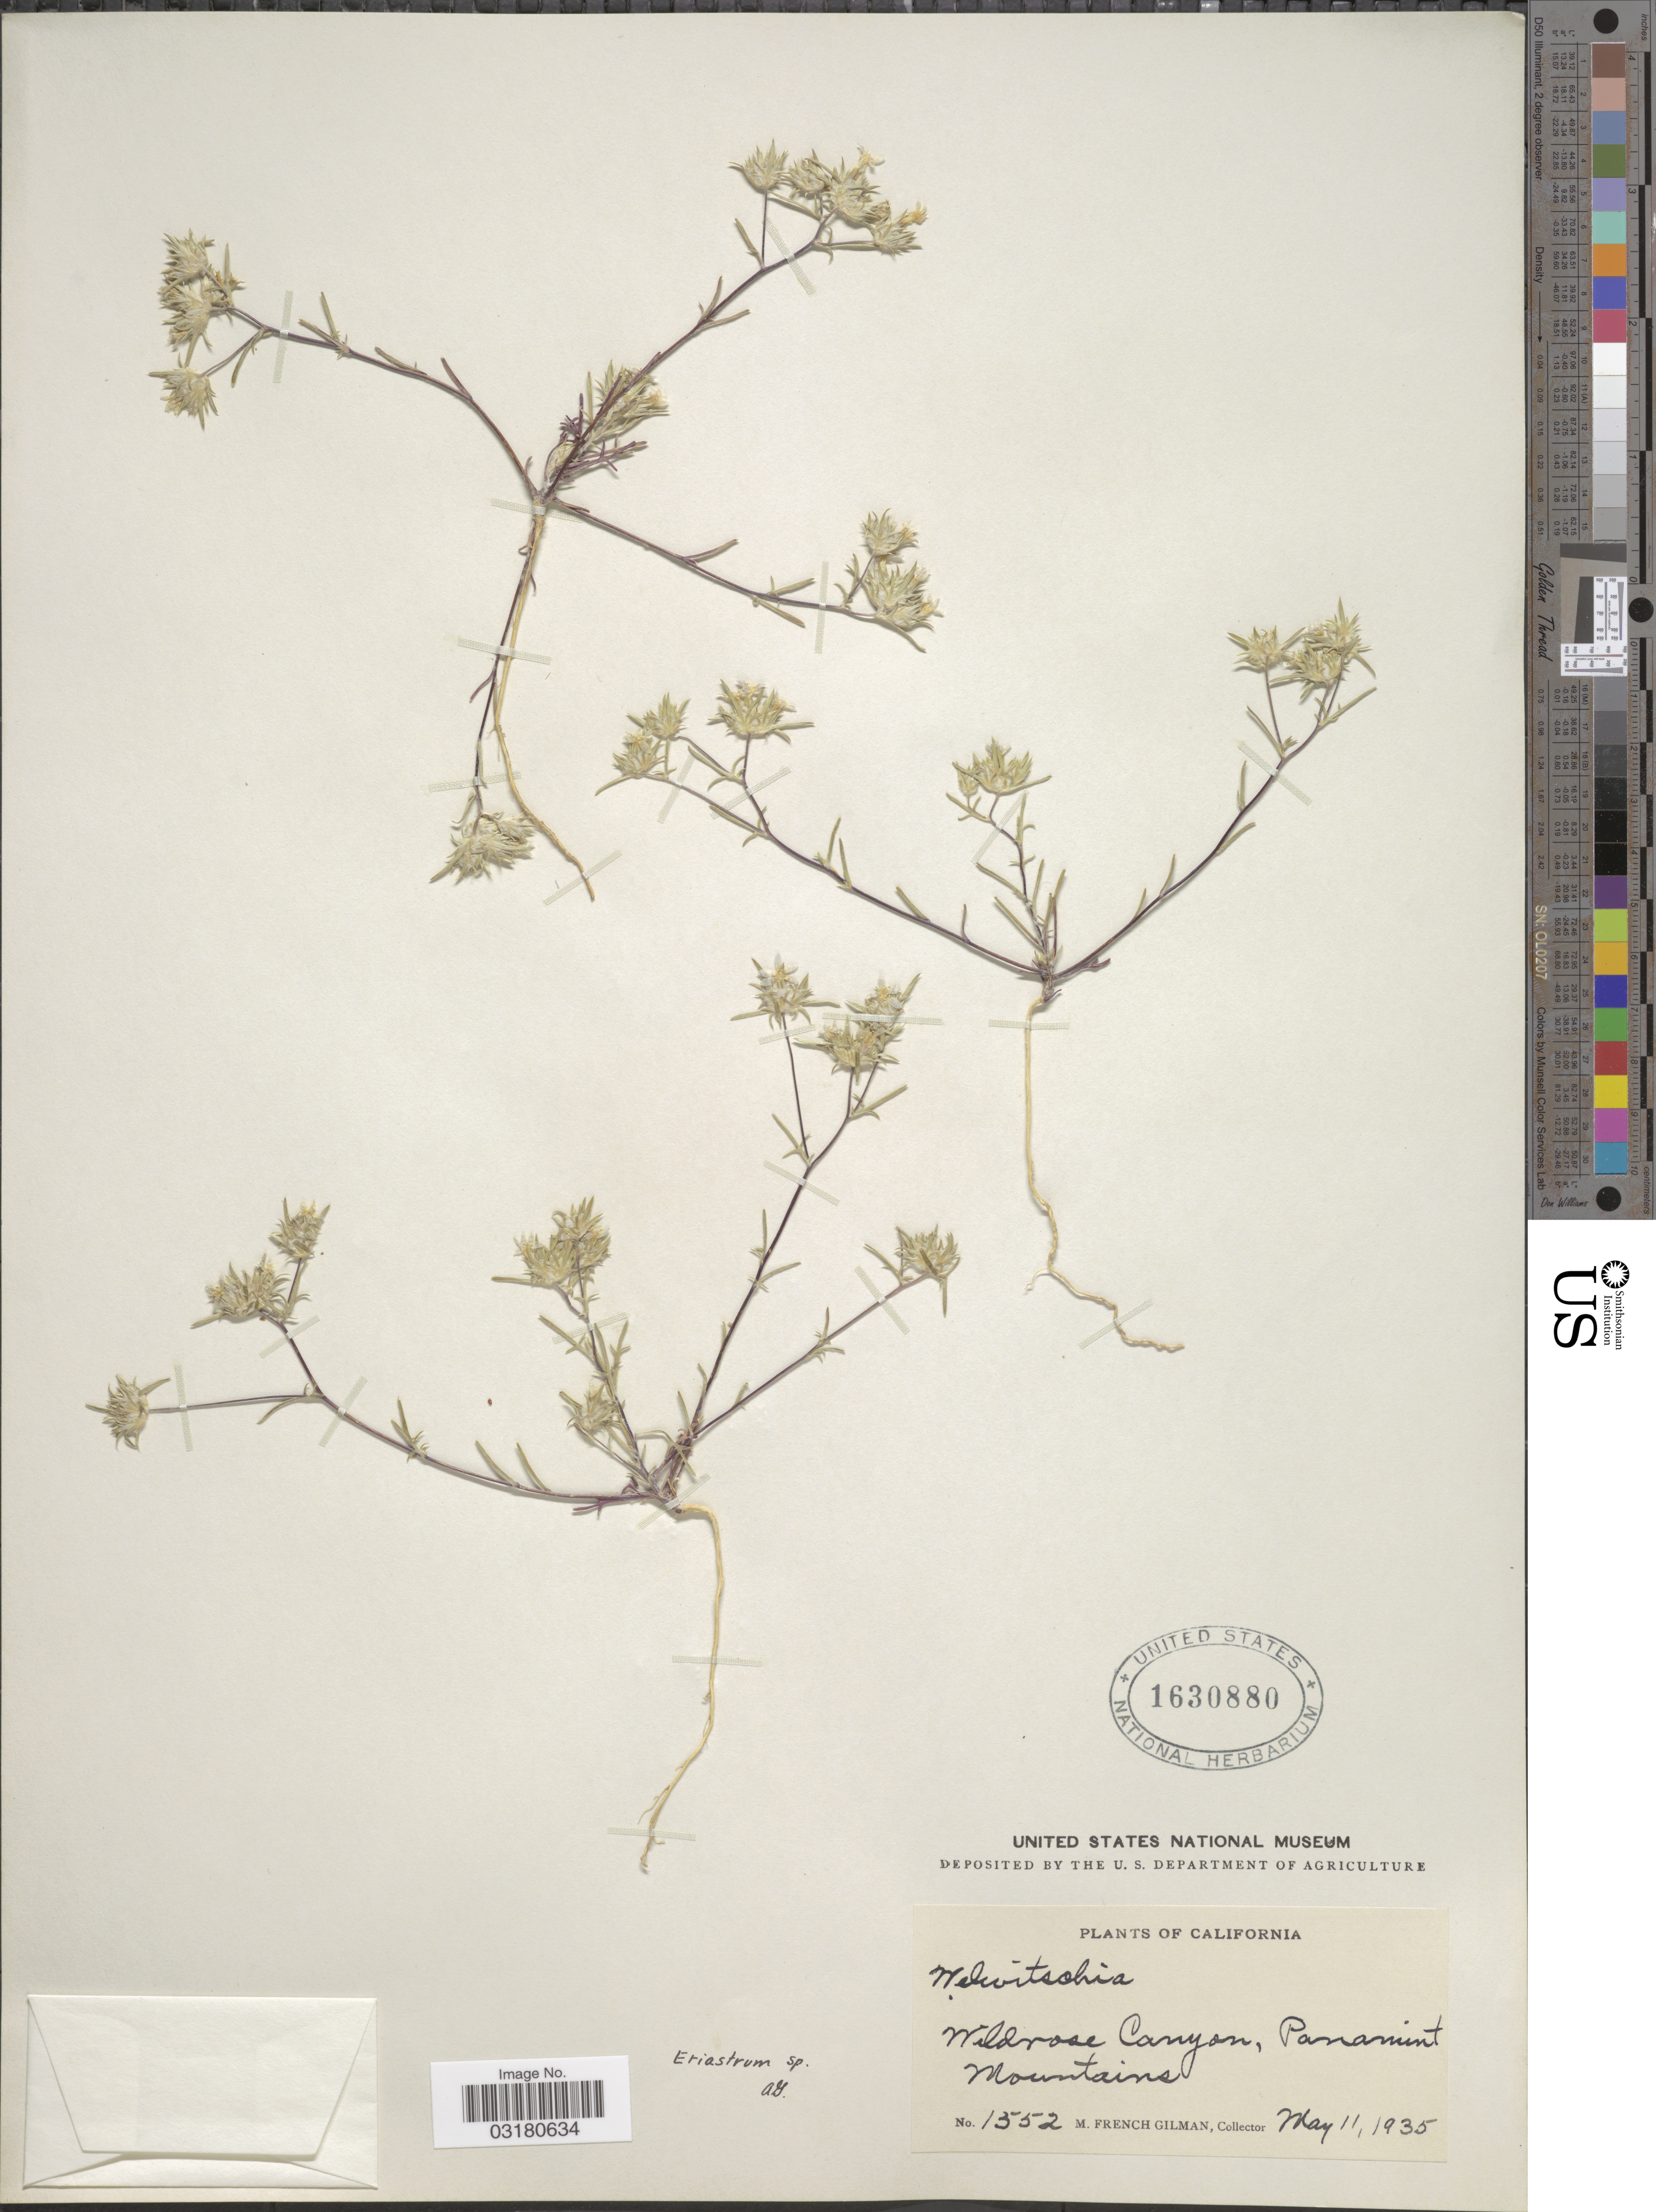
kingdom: Plantae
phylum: Tracheophyta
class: Magnoliopsida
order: Ericales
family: Polemoniaceae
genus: Eriastrum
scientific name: Eriastrum sp.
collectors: M. F. Gilman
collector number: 1552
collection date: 1935-05-11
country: United States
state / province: California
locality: Wildrose Canyon, Panamint Mountains.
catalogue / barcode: US 1630880